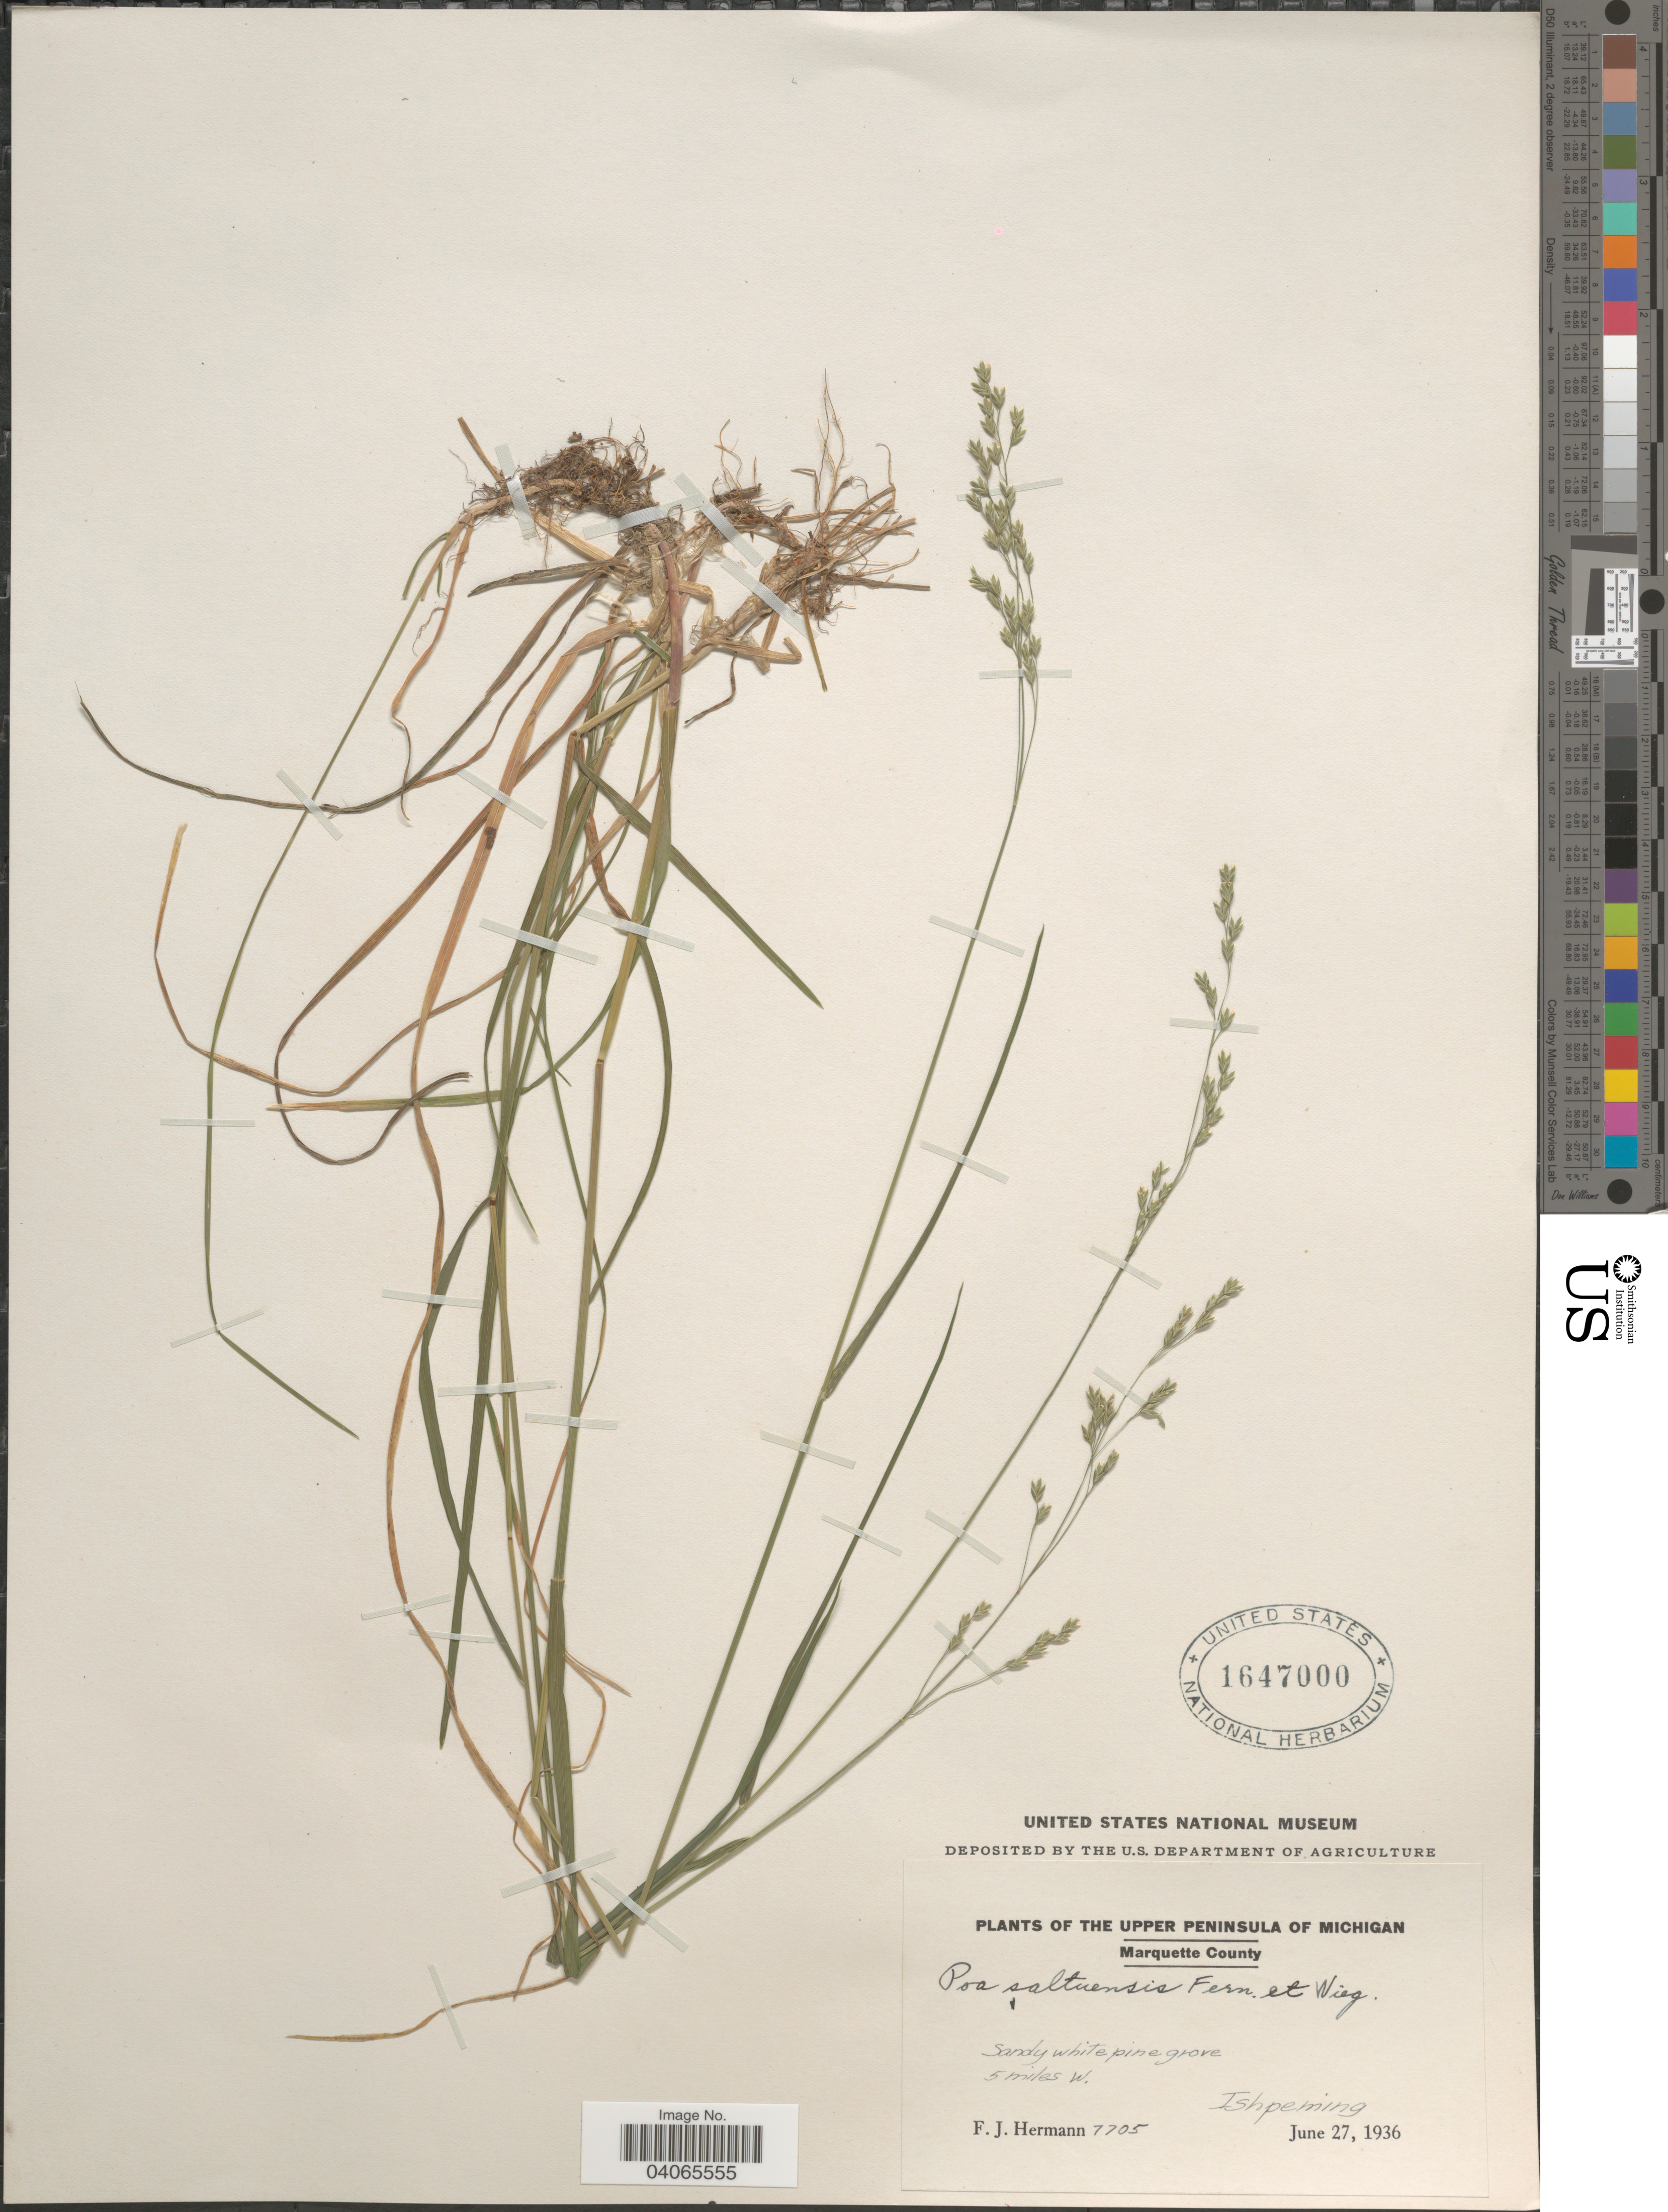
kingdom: Plantae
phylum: Tracheophyta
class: Liliopsida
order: Poales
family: Poaceae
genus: Poa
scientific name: Poa saltuensis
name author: Fernald & Wiegand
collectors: F. J. Hermann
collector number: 7705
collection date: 1936-06-27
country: United States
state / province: Michigan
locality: The Upper Peninsula of Michigan. Marquette County. 5 miles W. Ishpeming.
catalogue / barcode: US 1647000